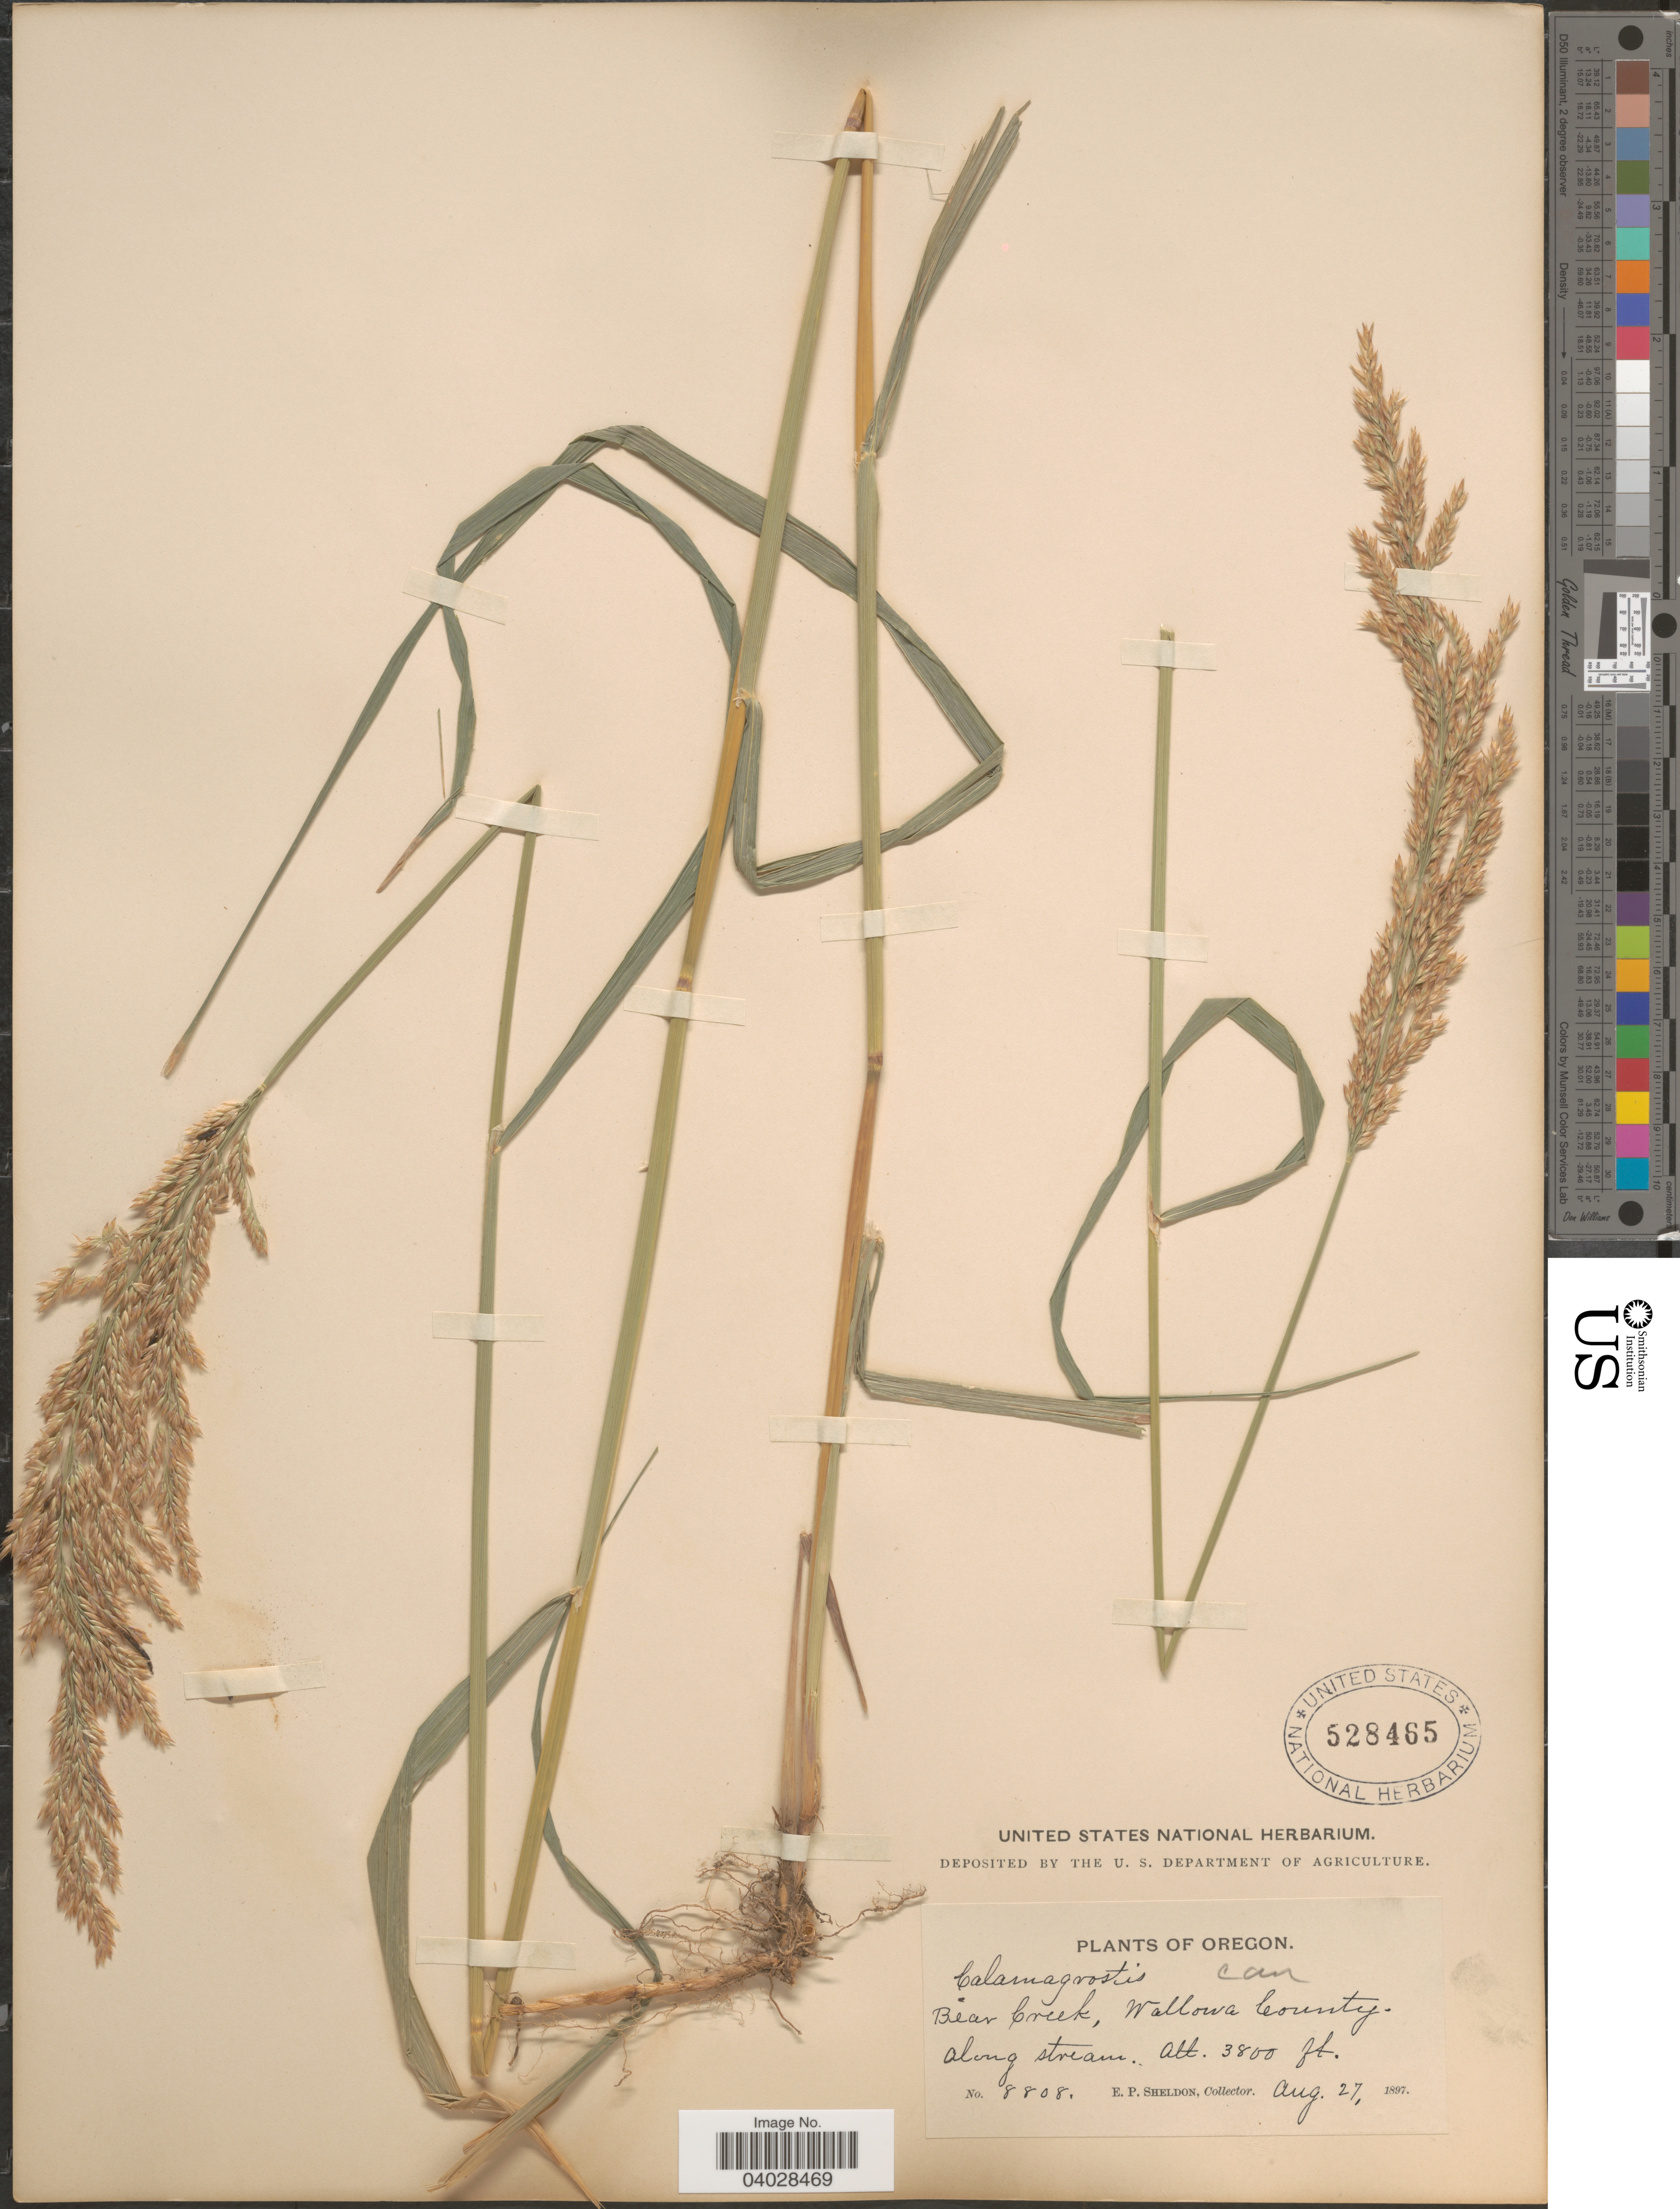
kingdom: Plantae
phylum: Tracheophyta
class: Liliopsida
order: Poales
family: Poaceae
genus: Calamagrostis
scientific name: Calamagrostis canadensis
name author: (Michx.) P. Beauv.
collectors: E. P. Sheldon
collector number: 8808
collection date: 1897-08-27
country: United States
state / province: Oregon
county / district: Wallowa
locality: Bear Creek, Wallowa County. Along stream.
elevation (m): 1158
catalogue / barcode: US 528465